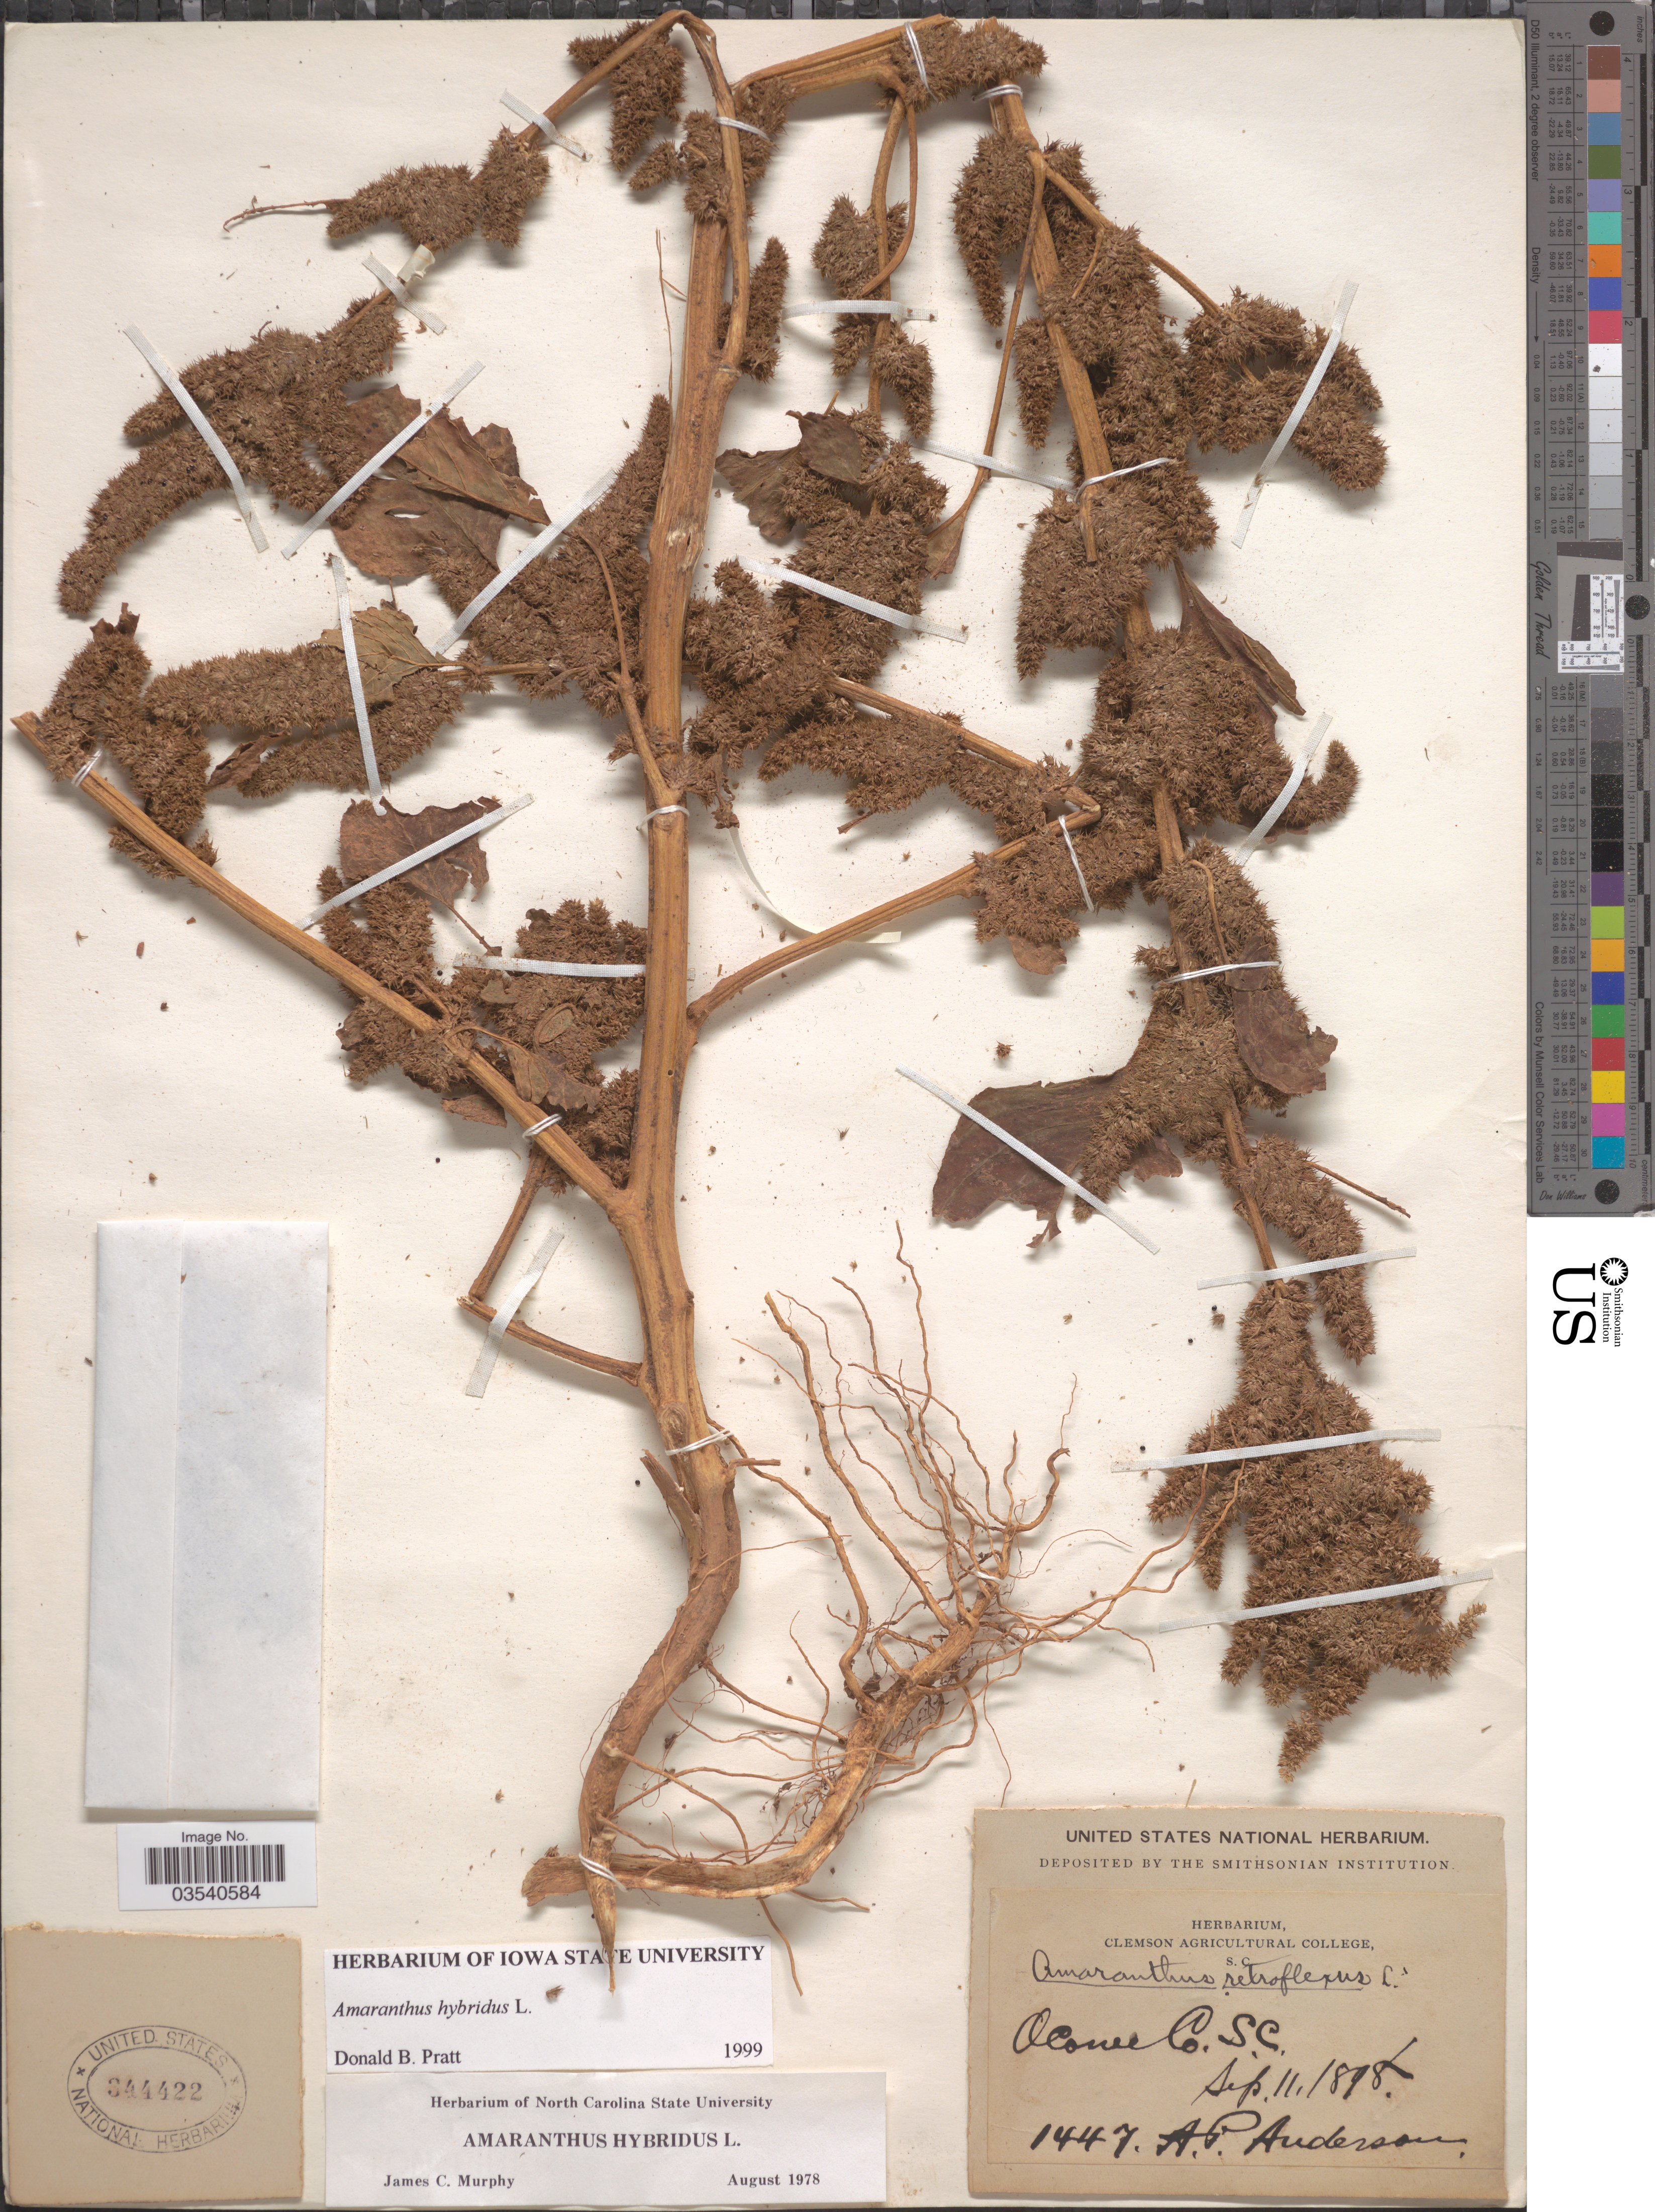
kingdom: Plantae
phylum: Tracheophyta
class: Magnoliopsida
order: Caryophyllales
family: Amaranthaceae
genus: Amaranthus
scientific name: Amaranthus hybridus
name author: L.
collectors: A. P. Anderson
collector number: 1447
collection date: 1898-09-11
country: United States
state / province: South Carolina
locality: Oconee Co.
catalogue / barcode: US 344422